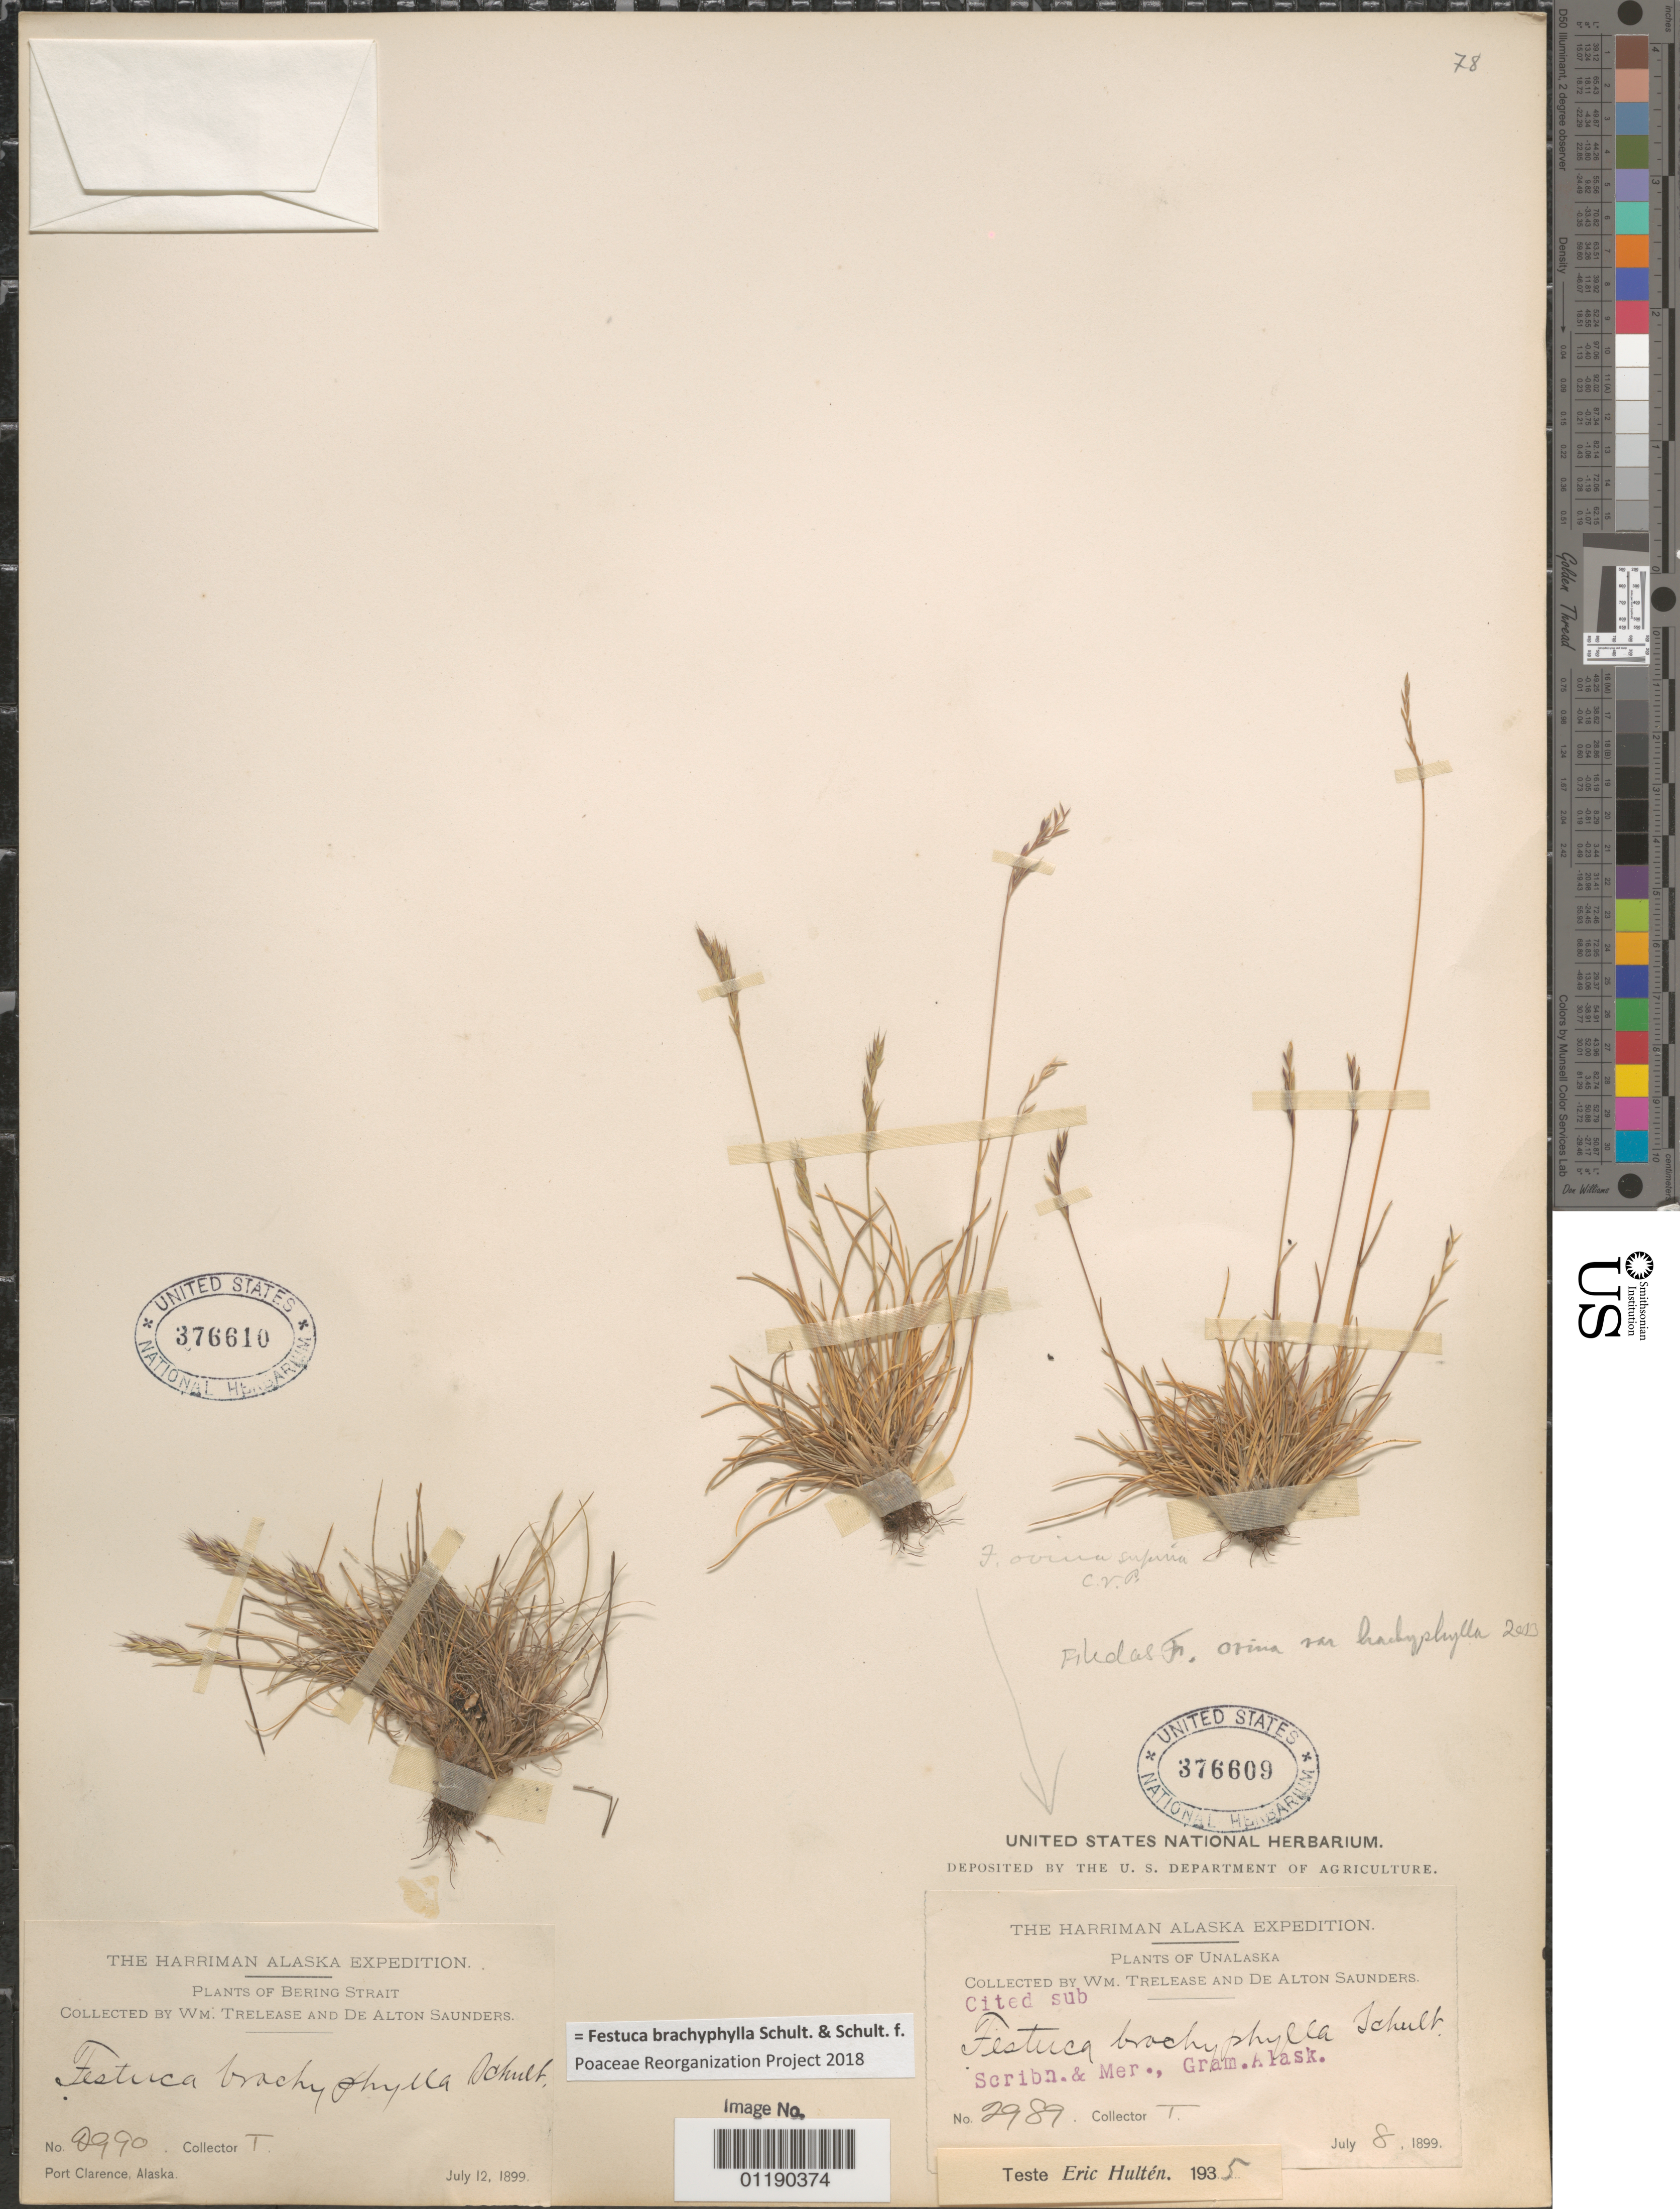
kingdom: Plantae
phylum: Tracheophyta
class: Liliopsida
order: Poales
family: Poaceae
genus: Festuca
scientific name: Festuca brachyphylla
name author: Schult. & Schult. f.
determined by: Poaceae Reorganization Project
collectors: W. Trelease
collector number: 2989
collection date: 1899-07-08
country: United States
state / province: Alaska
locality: Unalaska.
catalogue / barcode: US 376609